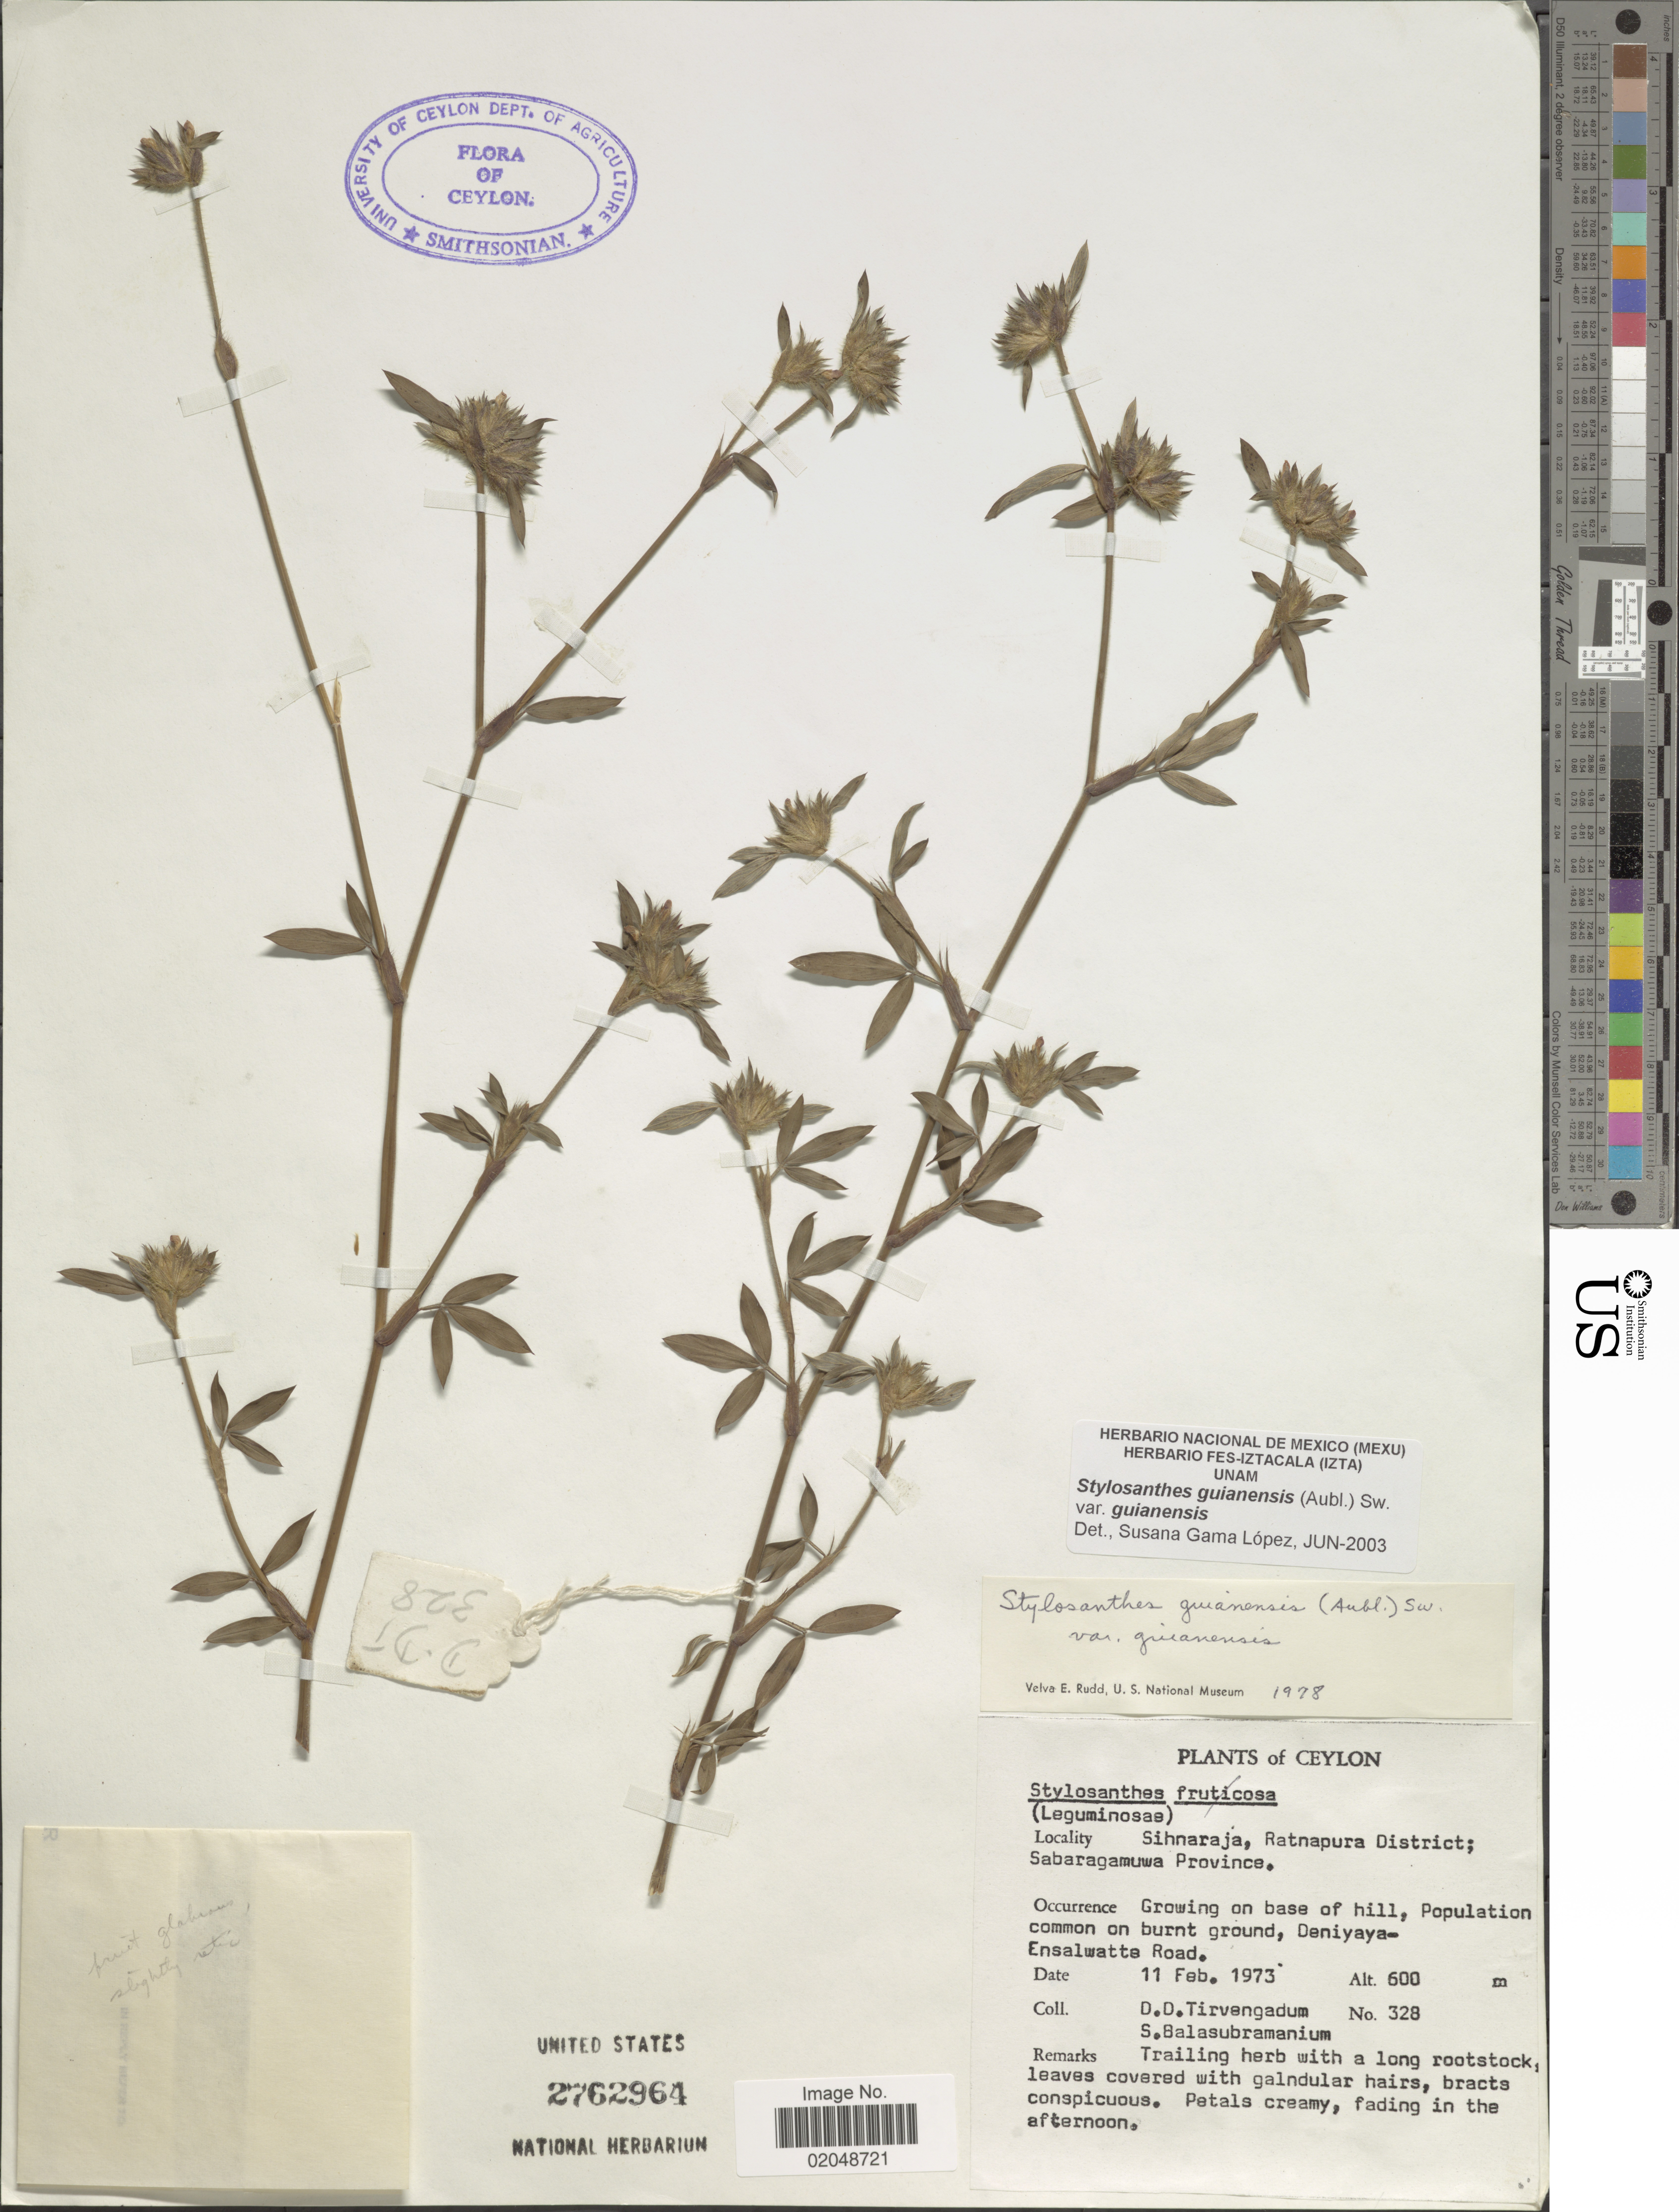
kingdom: Plantae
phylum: Tracheophyta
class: Magnoliopsida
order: Fabales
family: Fabaceae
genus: Stylosanthes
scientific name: Stylosanthes guianensis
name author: (Aubl.) Sw.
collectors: D. Tirvengadum & S. Balasubramaniam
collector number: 328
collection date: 1973-02-11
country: Sri Lanka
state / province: Sabaragamuwa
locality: Sihnaraja, Ratnapura District, Deniyaya-Ensalwatte Road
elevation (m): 600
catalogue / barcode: US 2762964